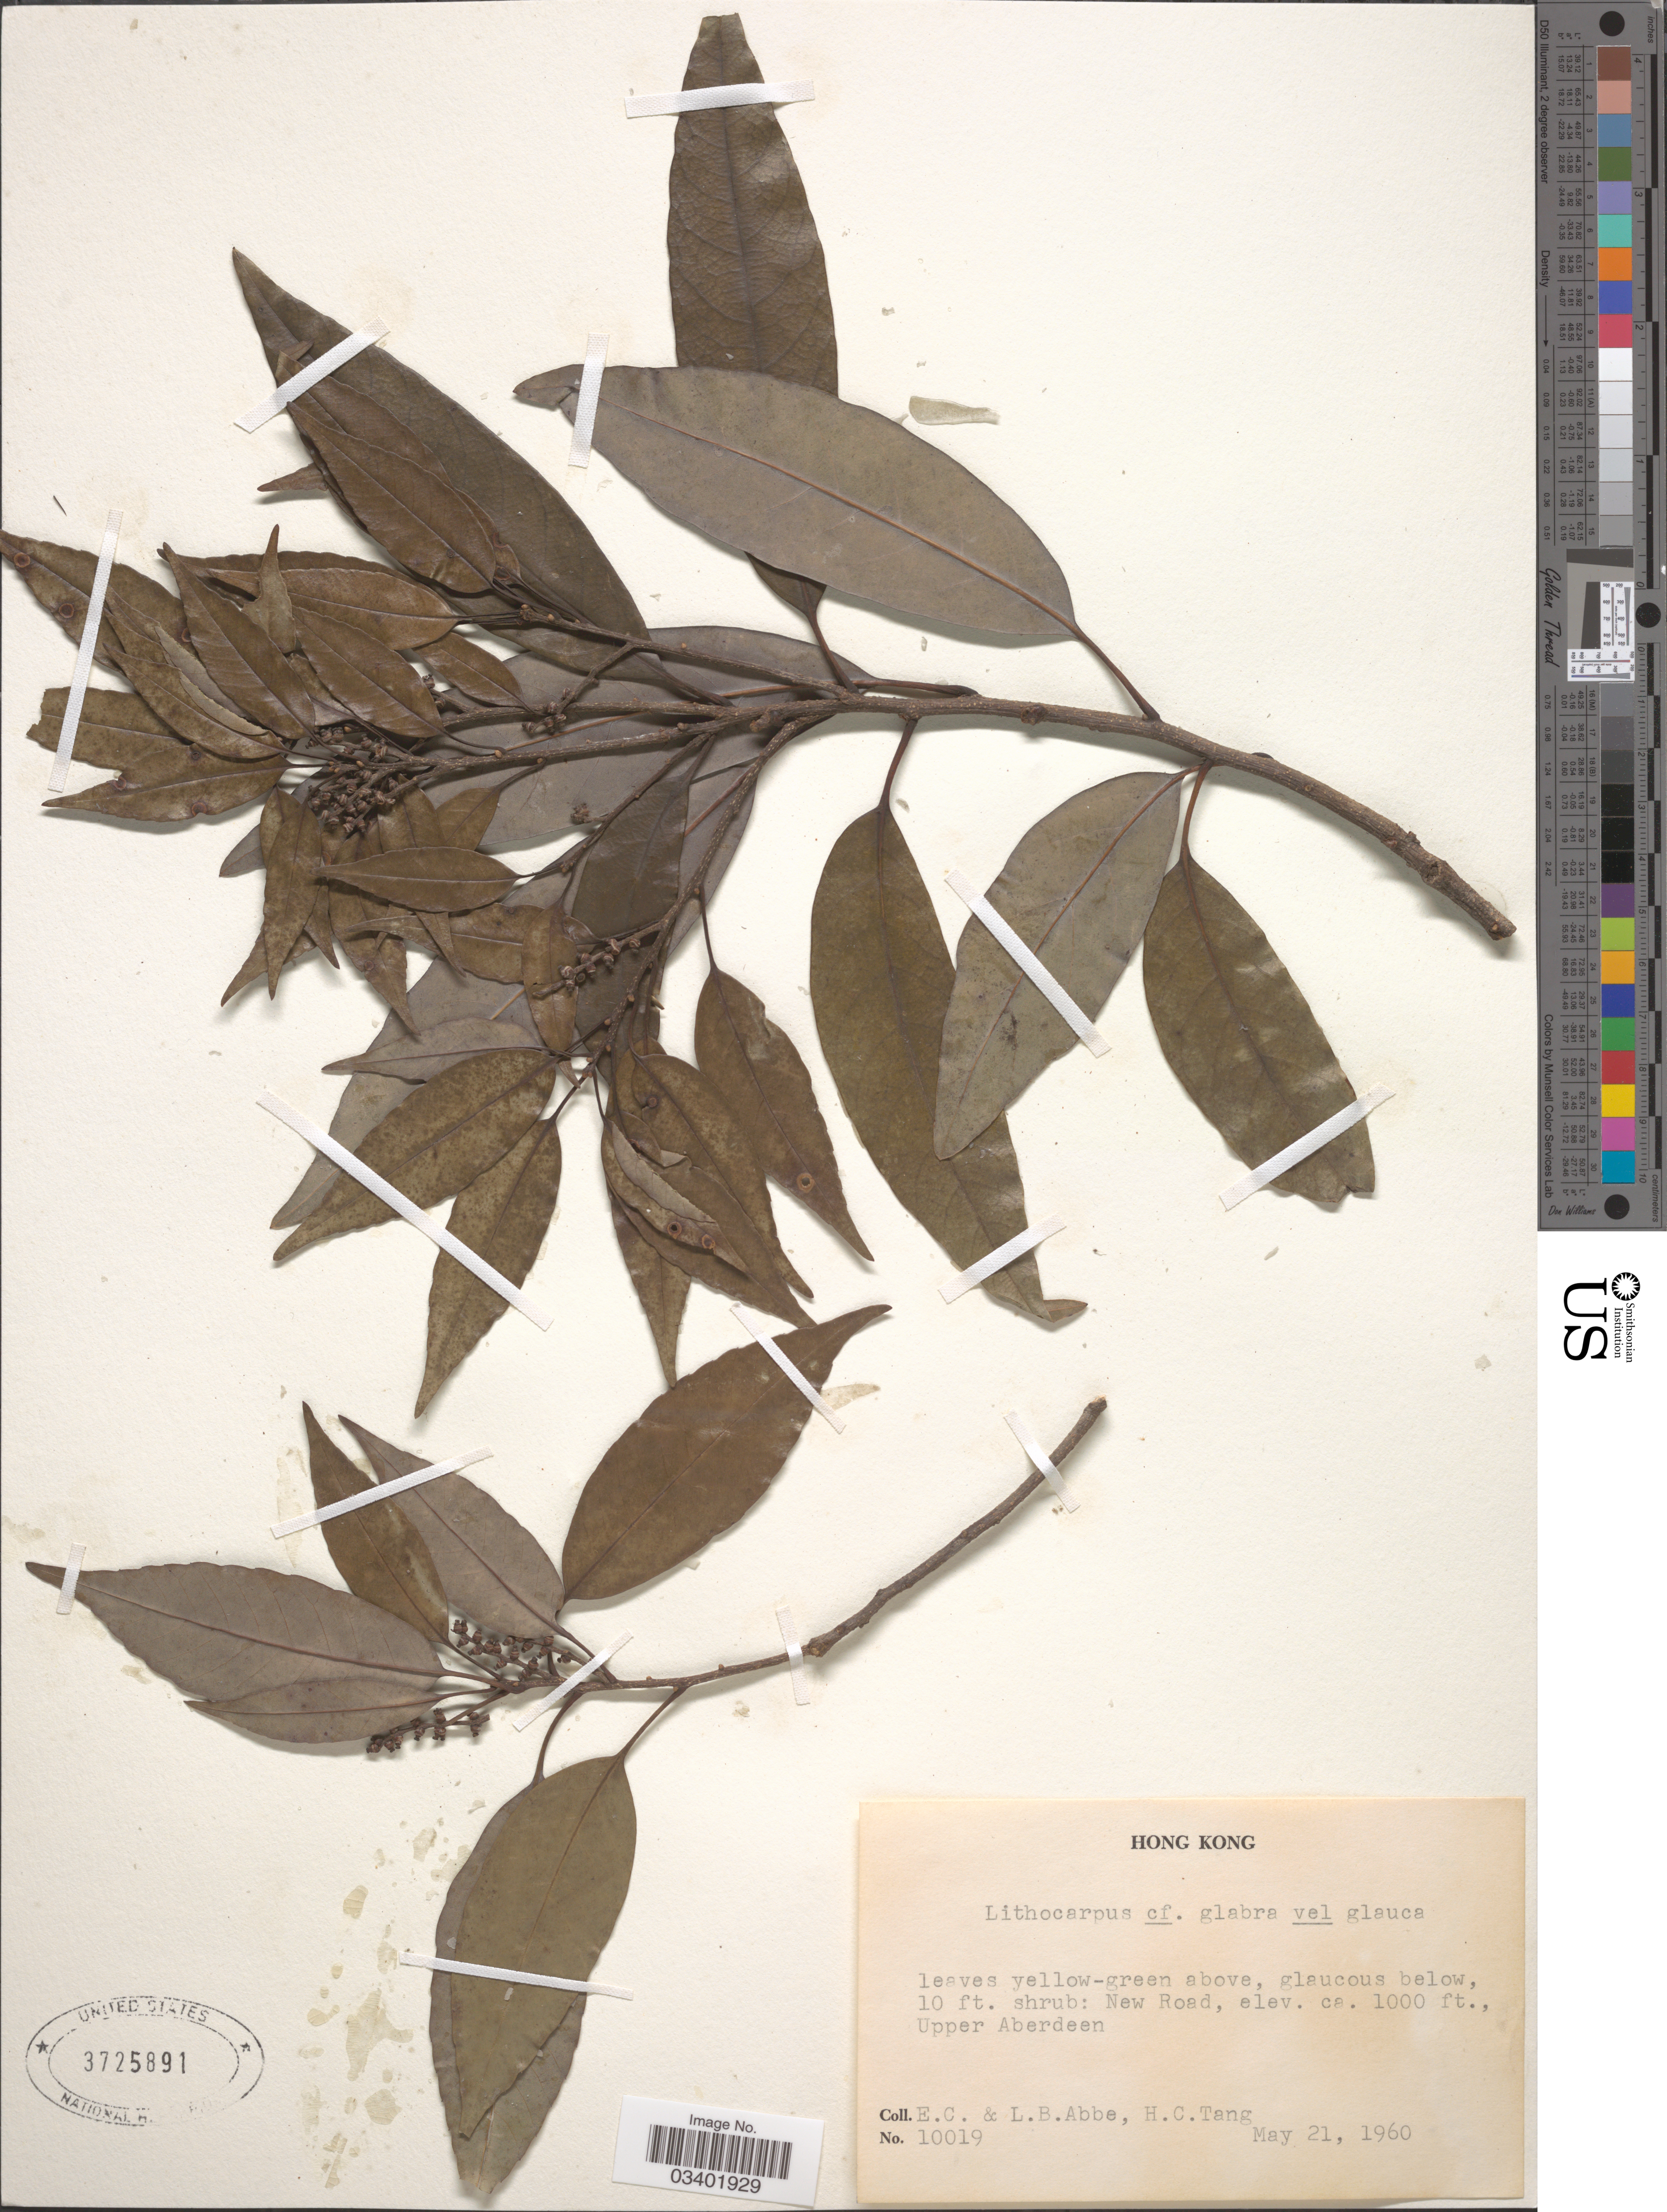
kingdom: Plantae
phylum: Tracheophyta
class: Magnoliopsida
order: Fagales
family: Fagaceae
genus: Lithocarpus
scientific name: Lithocarpus glaber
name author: (Thunb.) Nakai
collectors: E. C. Abbe, L. B. Abbe & H. Tang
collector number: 10019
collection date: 1960-05-21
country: China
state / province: Hong Kong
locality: New Road. Upper Aberdeen.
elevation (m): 305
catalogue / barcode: US 3725891